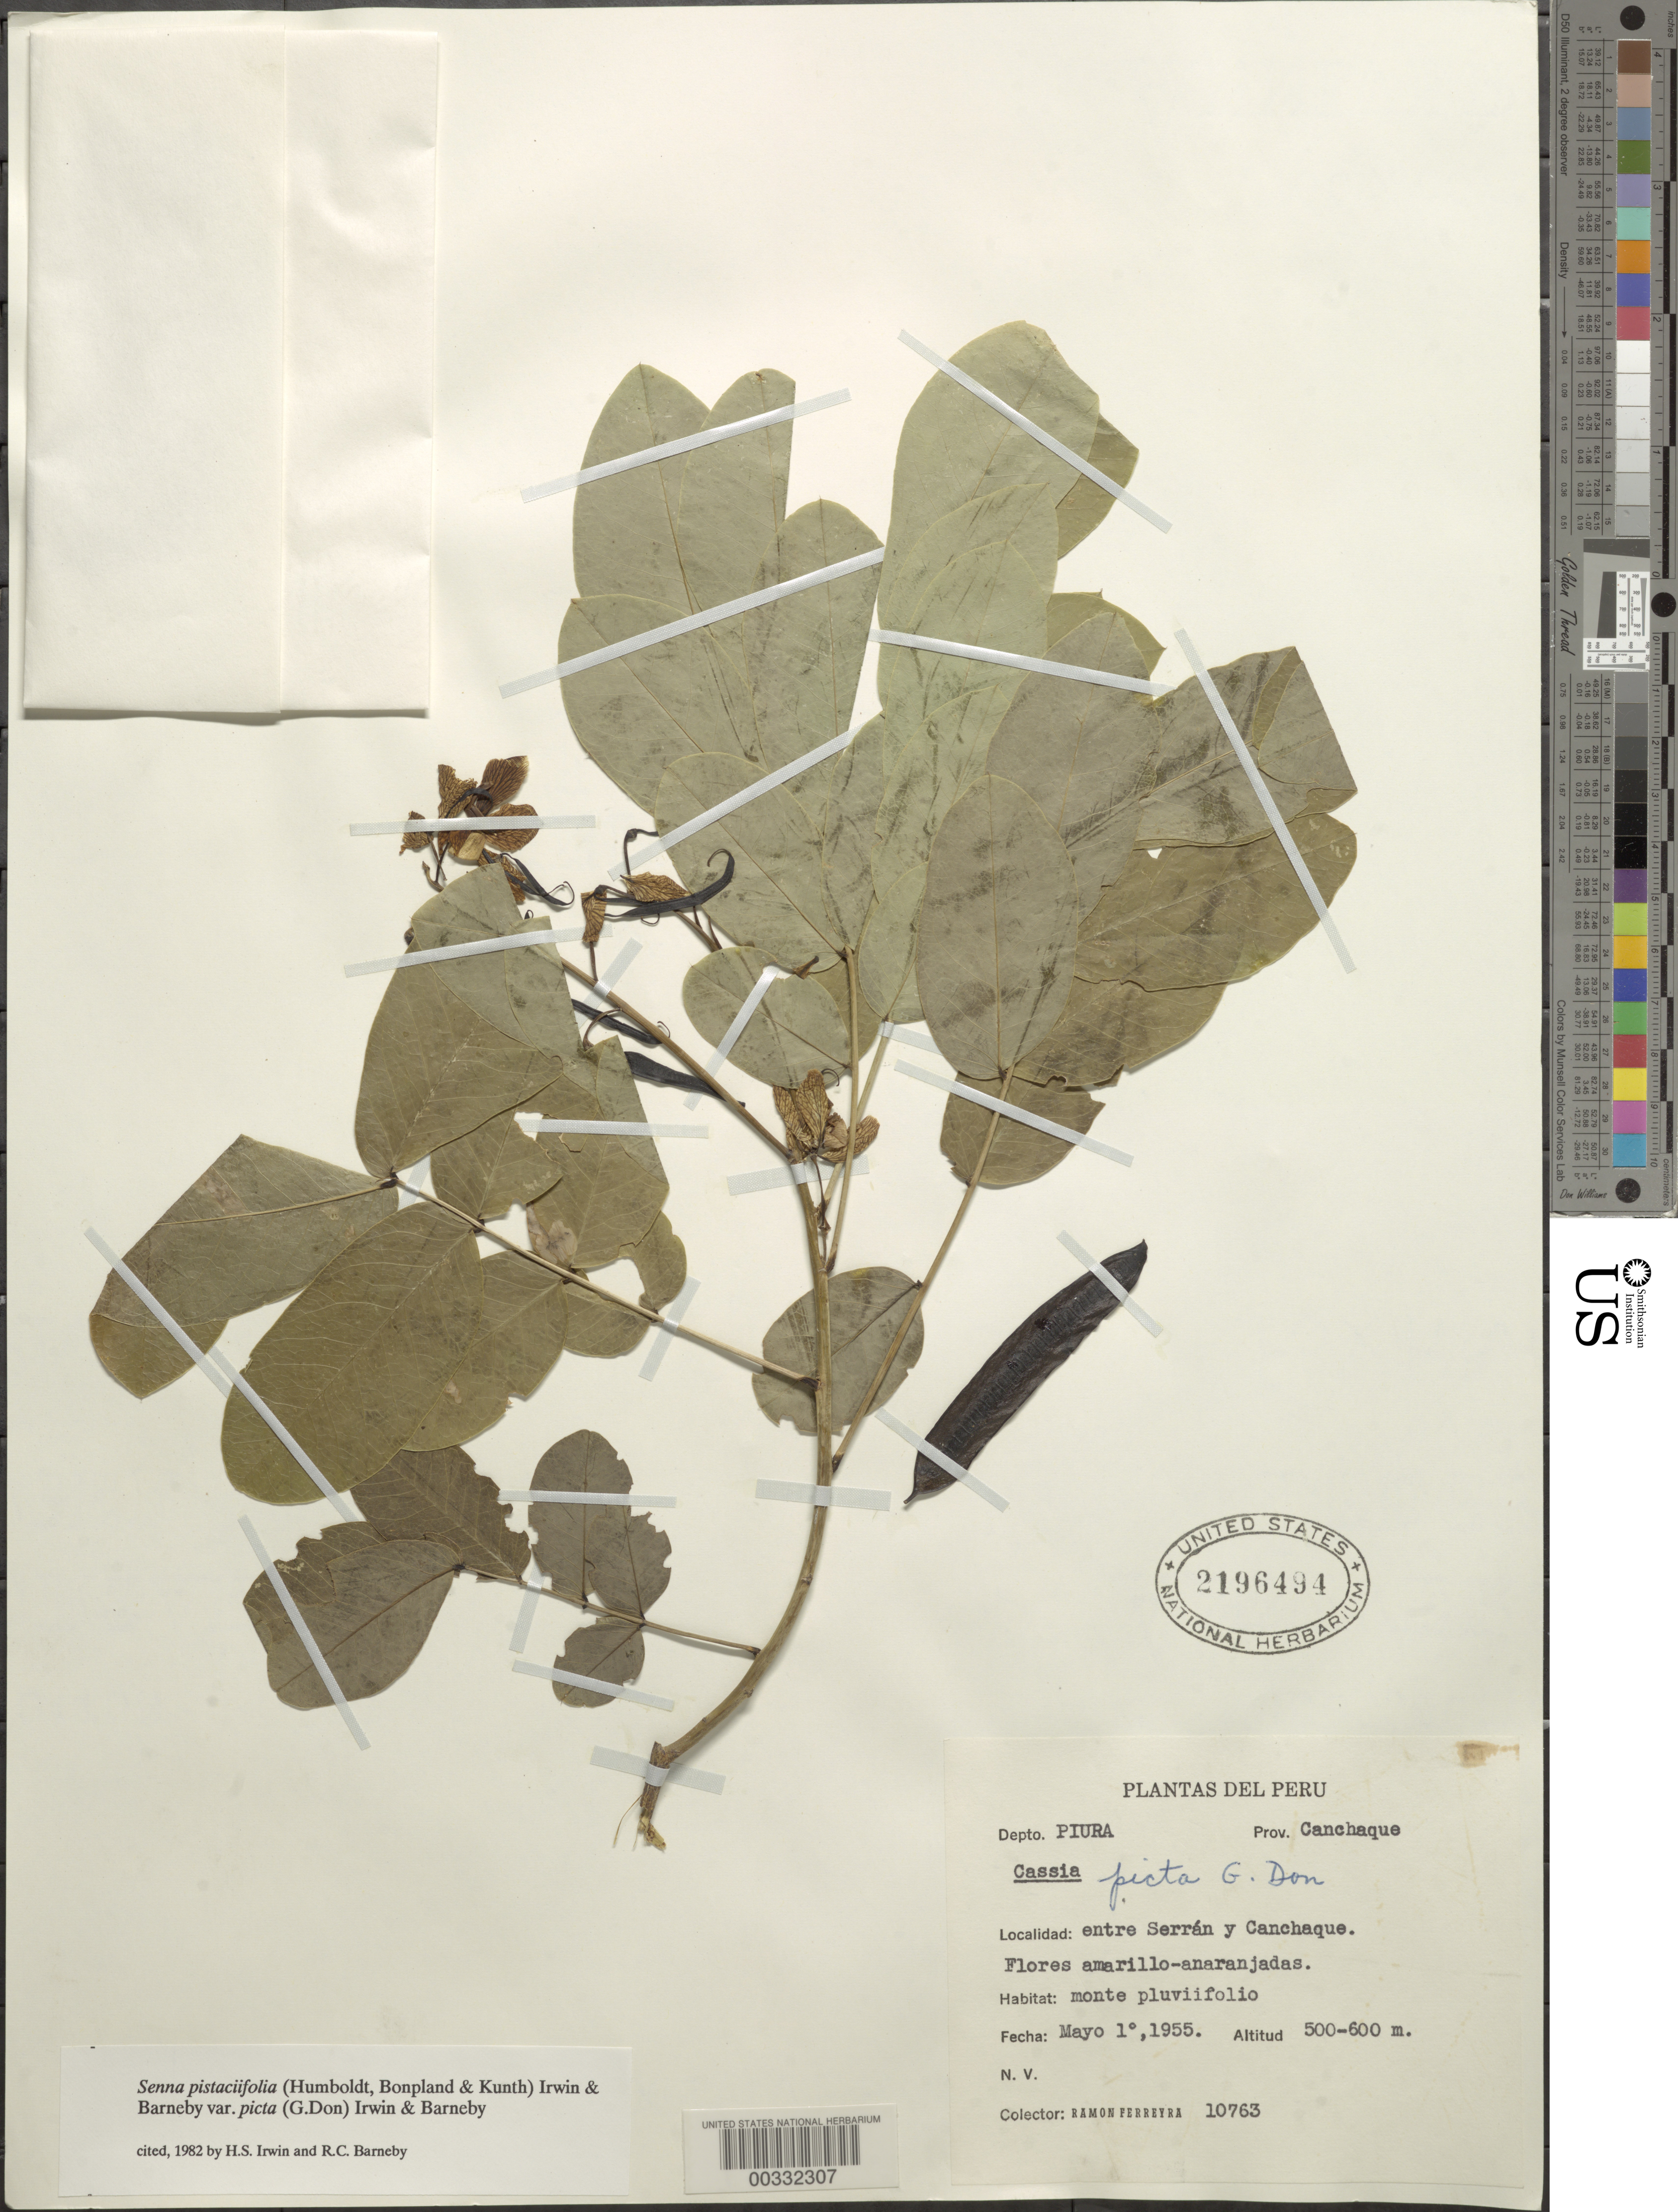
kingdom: Plantae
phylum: Tracheophyta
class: Magnoliopsida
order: Fabales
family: Fabaceae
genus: Senna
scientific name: Senna pistaciifolia var. picta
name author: (G. Don) H.S. Irwin & Barneby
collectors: R. A. Ferreyra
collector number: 10763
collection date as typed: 01 May 1955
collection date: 1955-05-01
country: Peru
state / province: Piura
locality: Canchaque (district?), between serran and canchaque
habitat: Monte pluviifolio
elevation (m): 500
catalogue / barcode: US 2196494